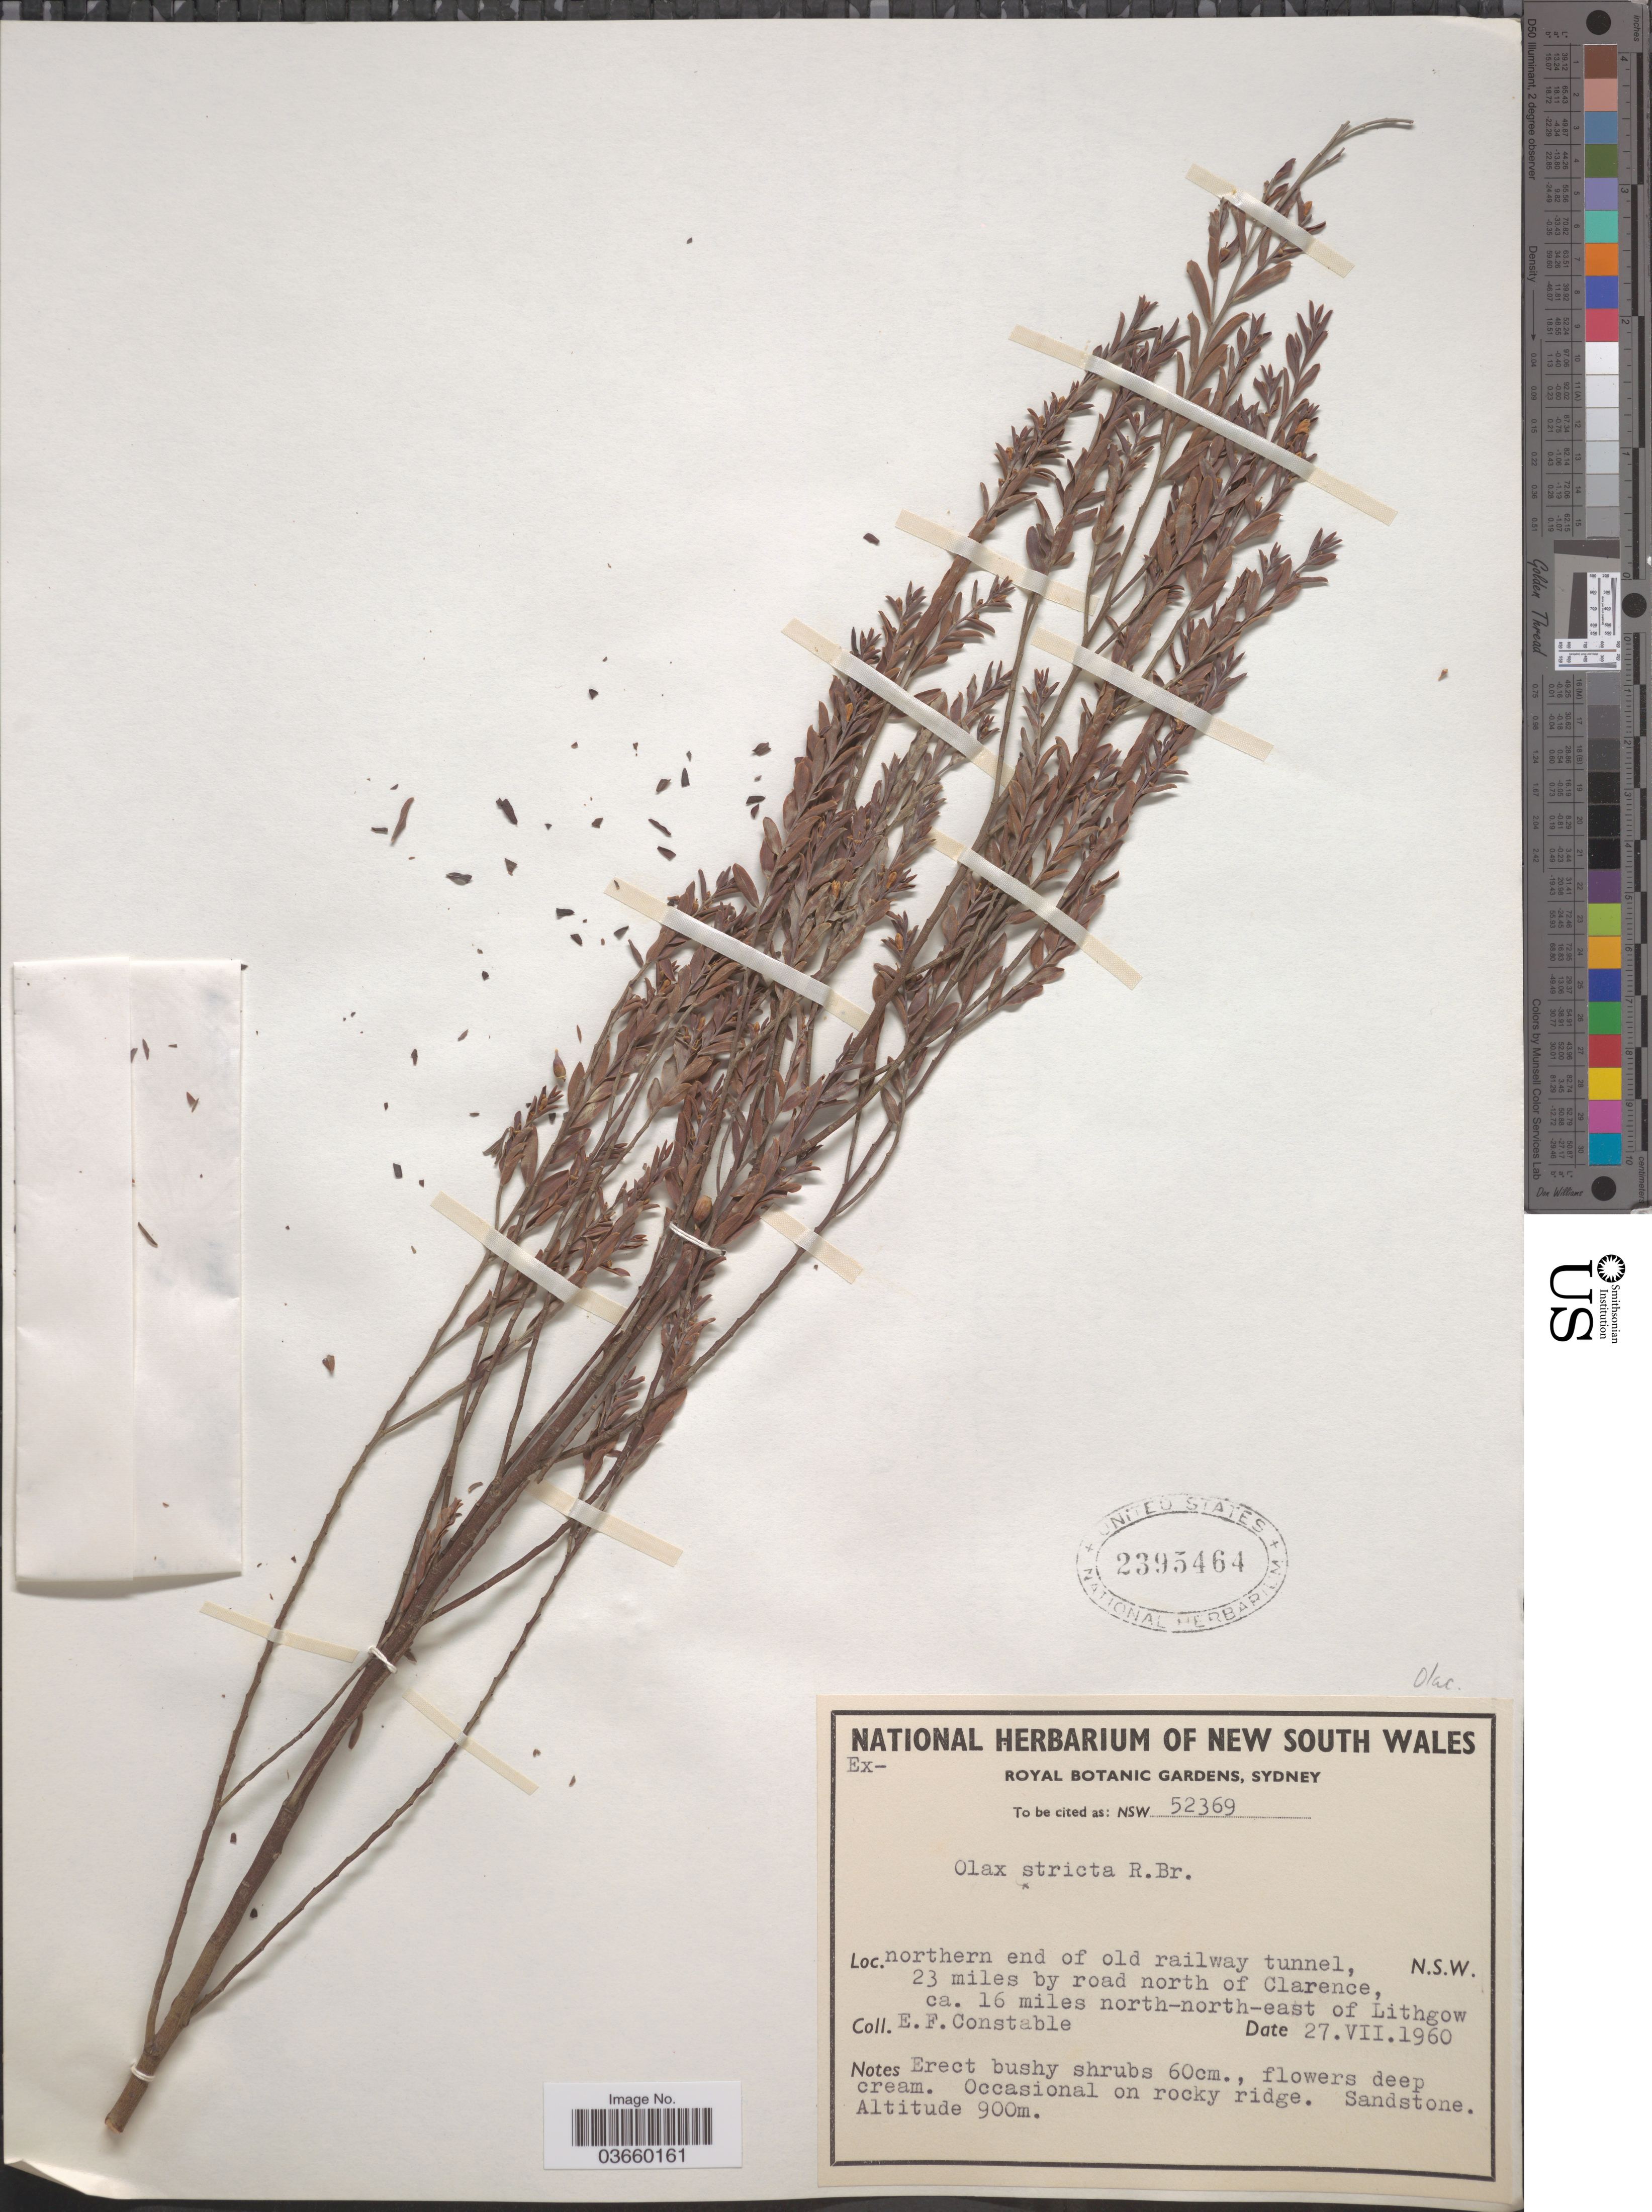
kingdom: Plantae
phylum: Tracheophyta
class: Magnoliopsida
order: Santalales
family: Olacaceae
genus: Olax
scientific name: Olax stricta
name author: R. Br.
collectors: E. F. Constable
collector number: NSW 52369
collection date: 1960-07-27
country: Australia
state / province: New South Wales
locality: Northern end of old railway tunnel, 23 miles by road north of Clarence, ca. 16 miles north-north-east of Lithgow.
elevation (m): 900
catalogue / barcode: US 2395464